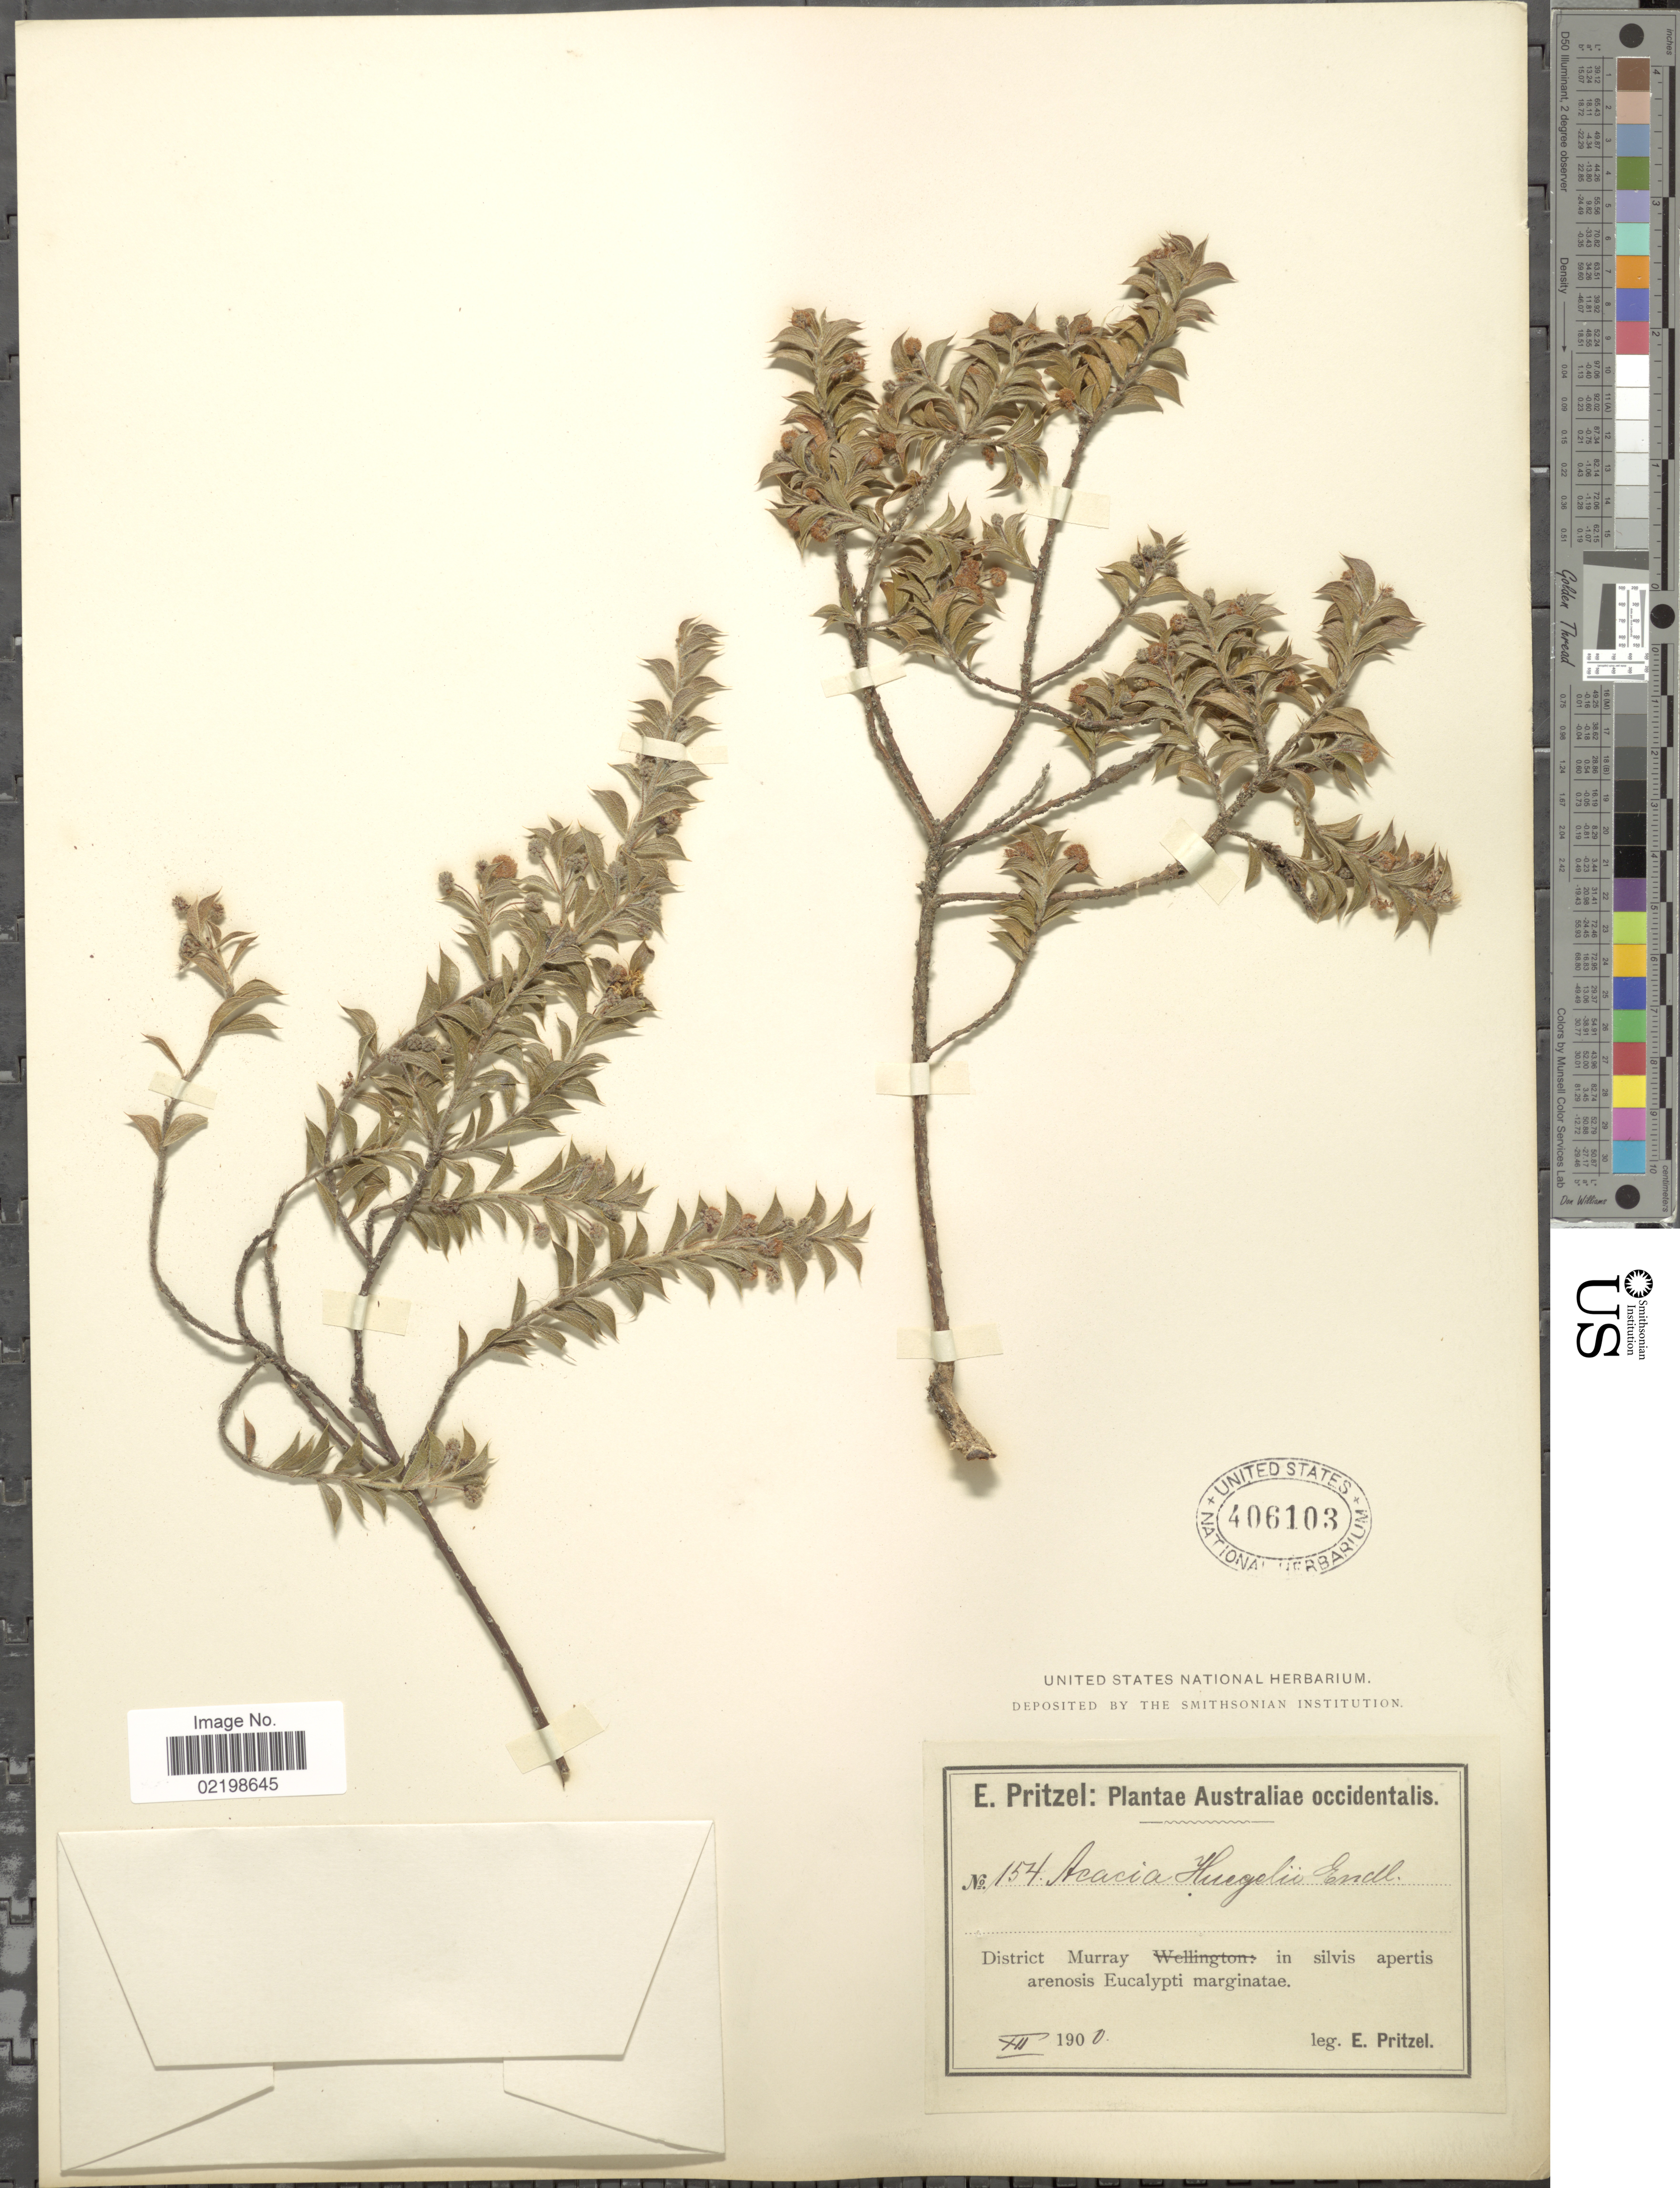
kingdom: Plantae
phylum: Tracheophyta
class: Magnoliopsida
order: Fabales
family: Fabaceae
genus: Acacia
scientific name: Acacia huegelii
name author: Benth.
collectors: E. G. Pritzel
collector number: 154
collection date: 1900-12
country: Australia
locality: Australiae. District Murray. in silvis apertis arenosis Eucalypti marginatea.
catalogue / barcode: US 406103